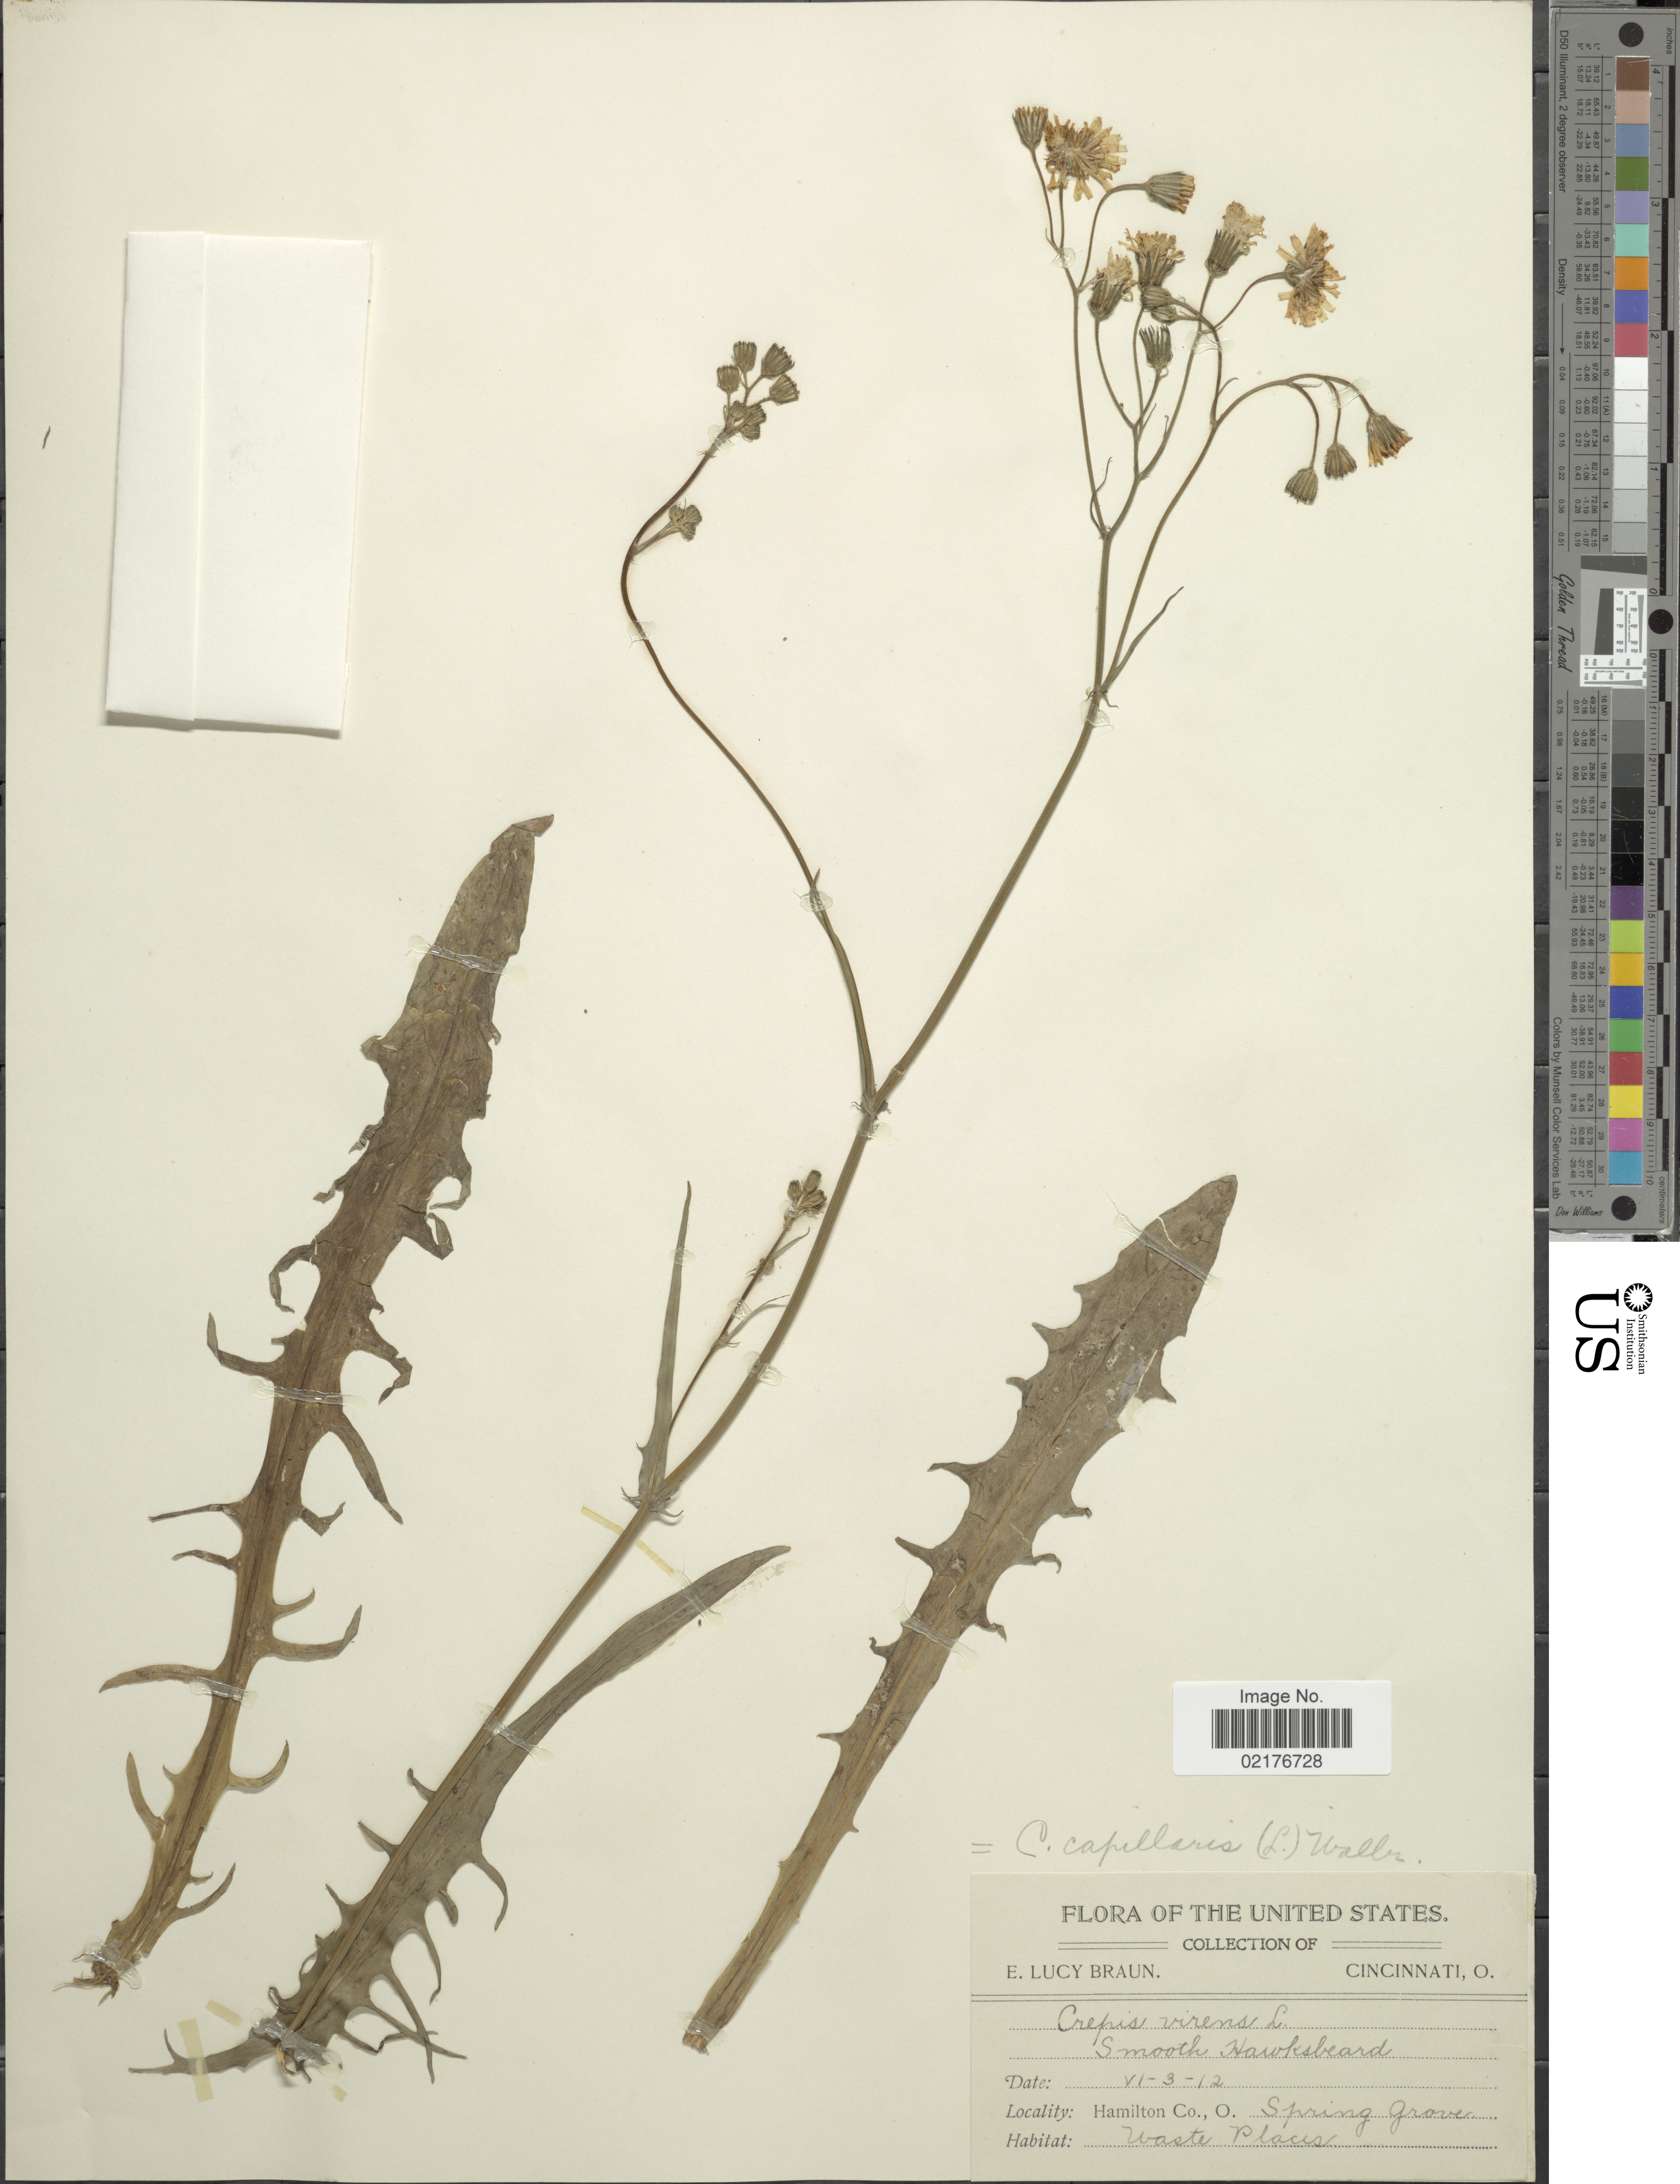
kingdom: Plantae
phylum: Tracheophyta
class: Magnoliopsida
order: Asterales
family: Asteraceae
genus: Crepis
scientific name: Crepis capillaris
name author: (L.) Wallr.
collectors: E. L. Braun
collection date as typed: Transcribed d/m/y: 3/6/12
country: United States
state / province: Ohio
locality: Hamilton Co., Spring Grove